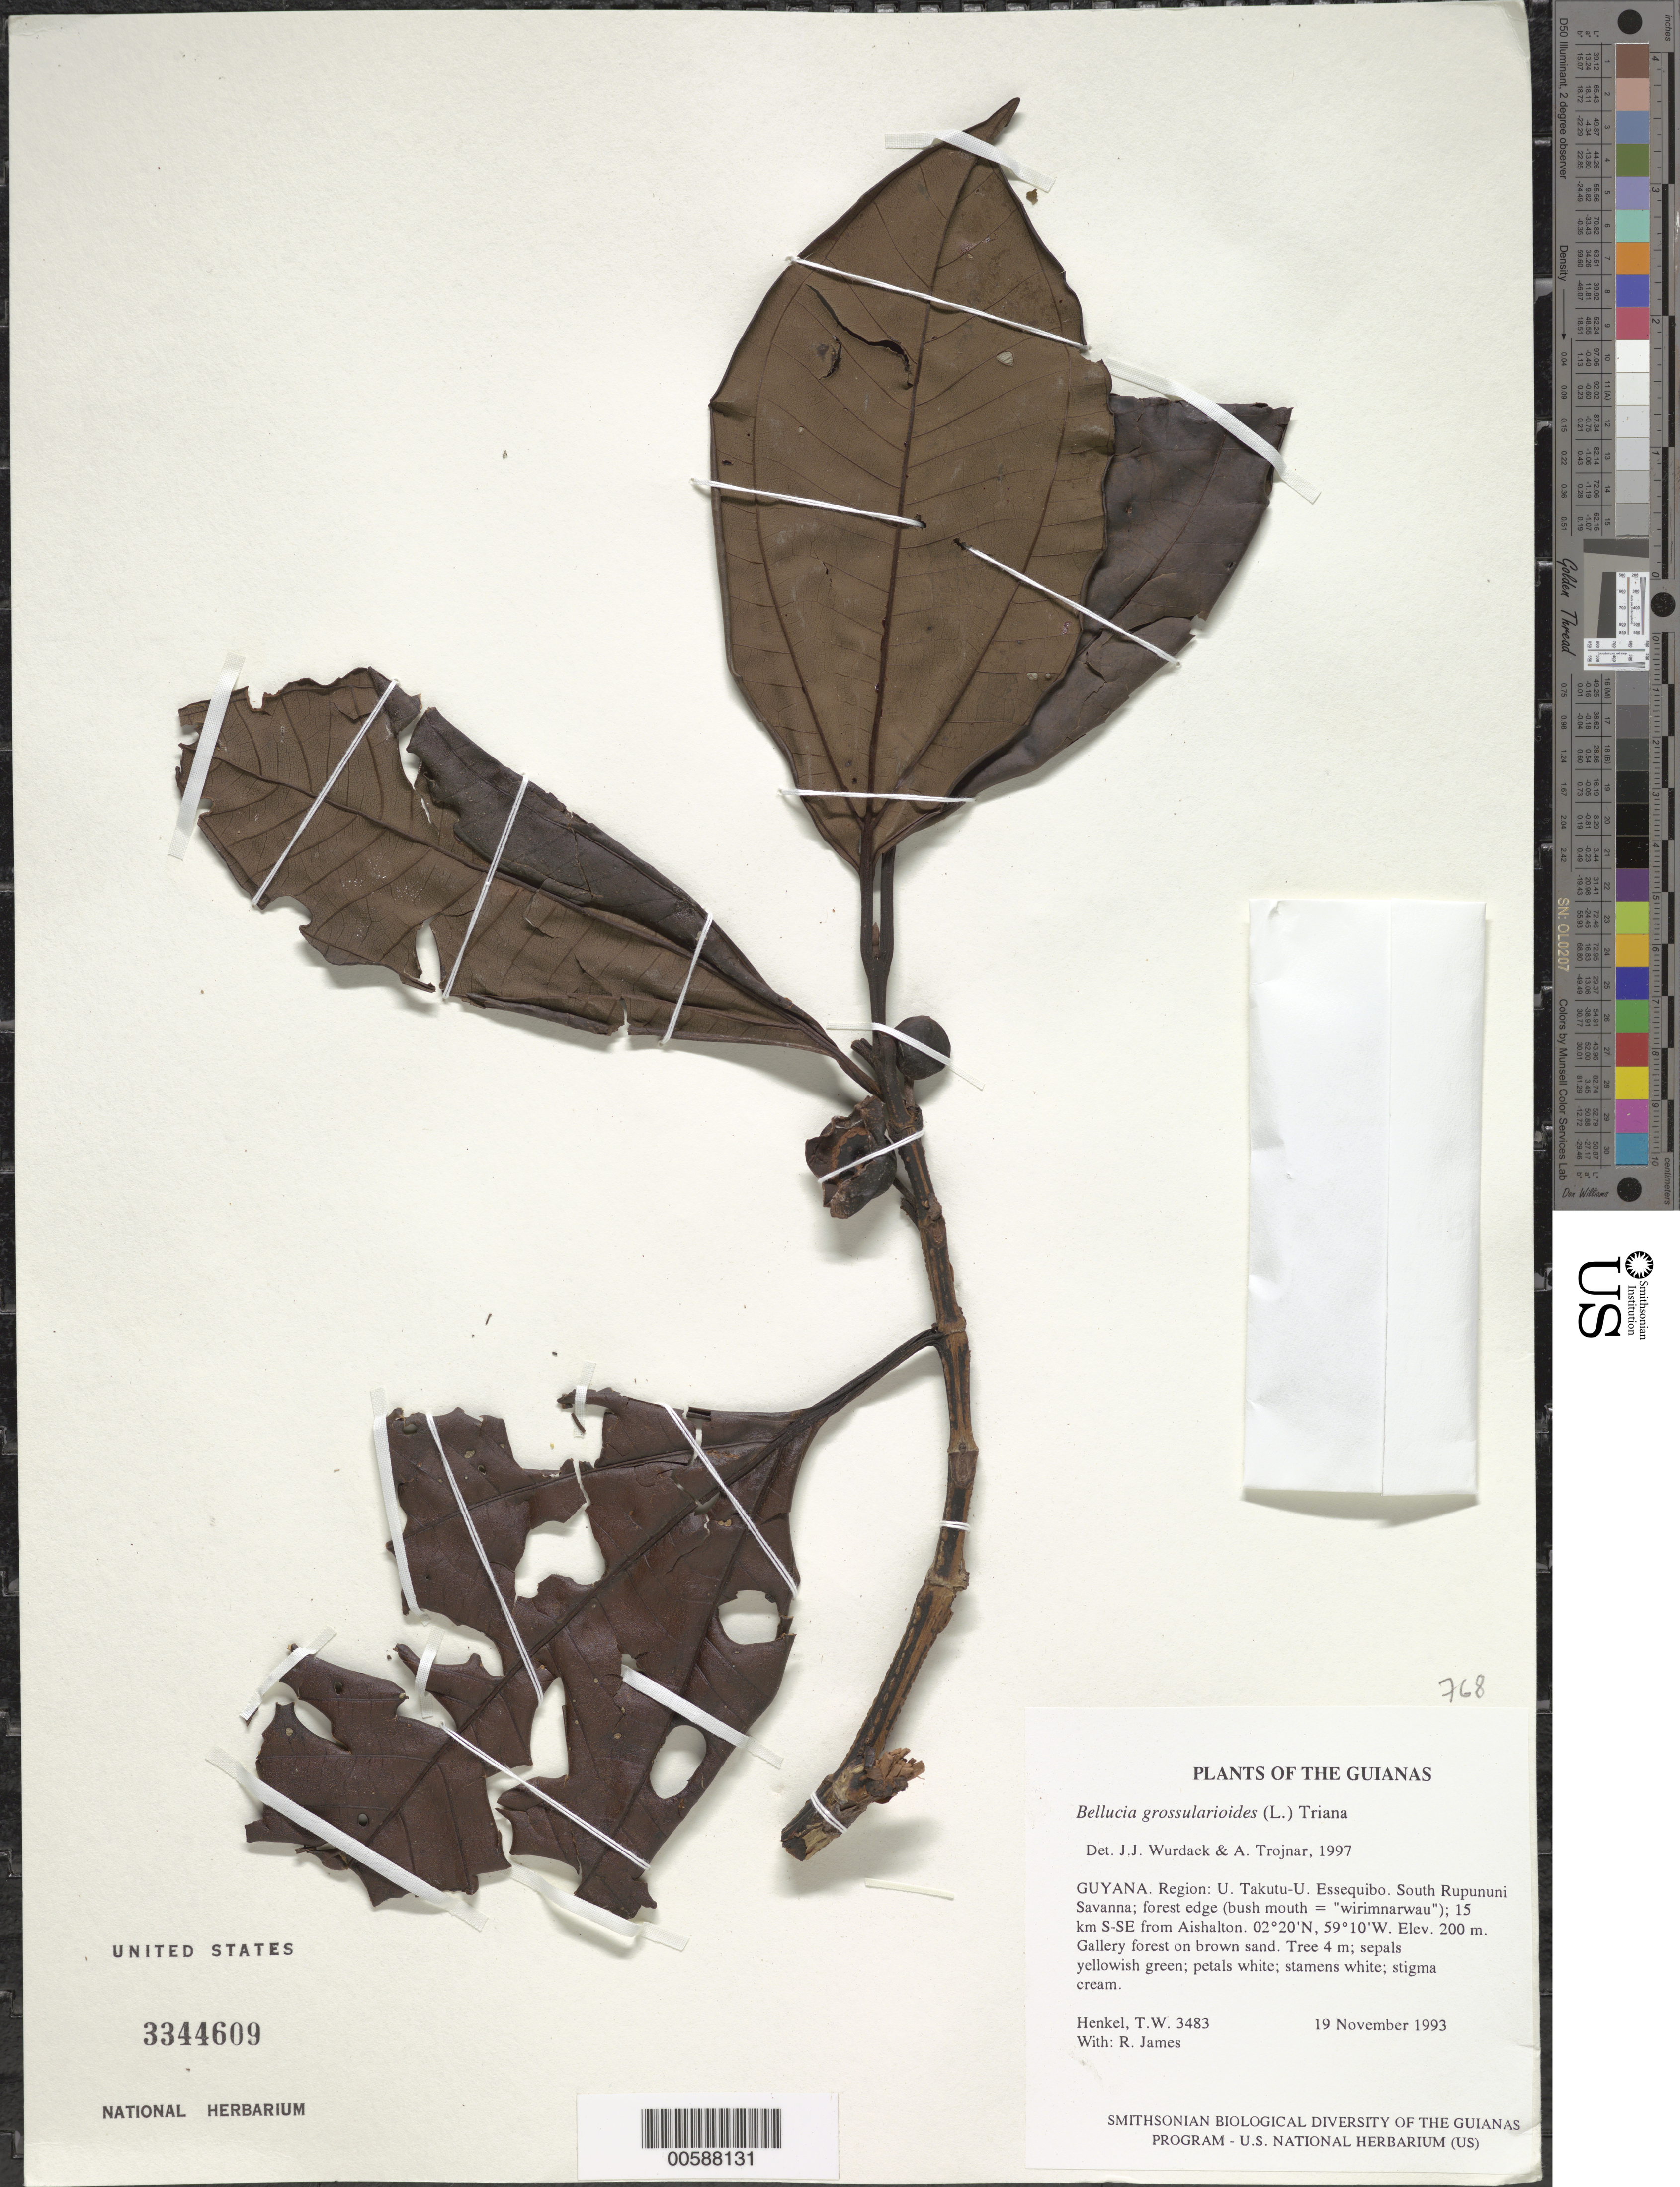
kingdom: Plantae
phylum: Tracheophyta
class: Magnoliopsida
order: Myrtales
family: Melastomataceae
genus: Bellucia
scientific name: Bellucia grossularioides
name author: (L.) Triana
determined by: Wurdack, John J., (US), US (UNITED STATES)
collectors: T. Henkel & R. James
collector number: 3483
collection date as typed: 19 November 1993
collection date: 1993-11-19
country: Guyana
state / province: U. Takutu-U. Essequibo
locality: South Rupununi Savanna; forest edge (bush mouth = "wirimnarwau"); 15 km S-SE from Aishalton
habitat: Gallery forest on brown sand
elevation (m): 200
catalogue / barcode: US 3344609